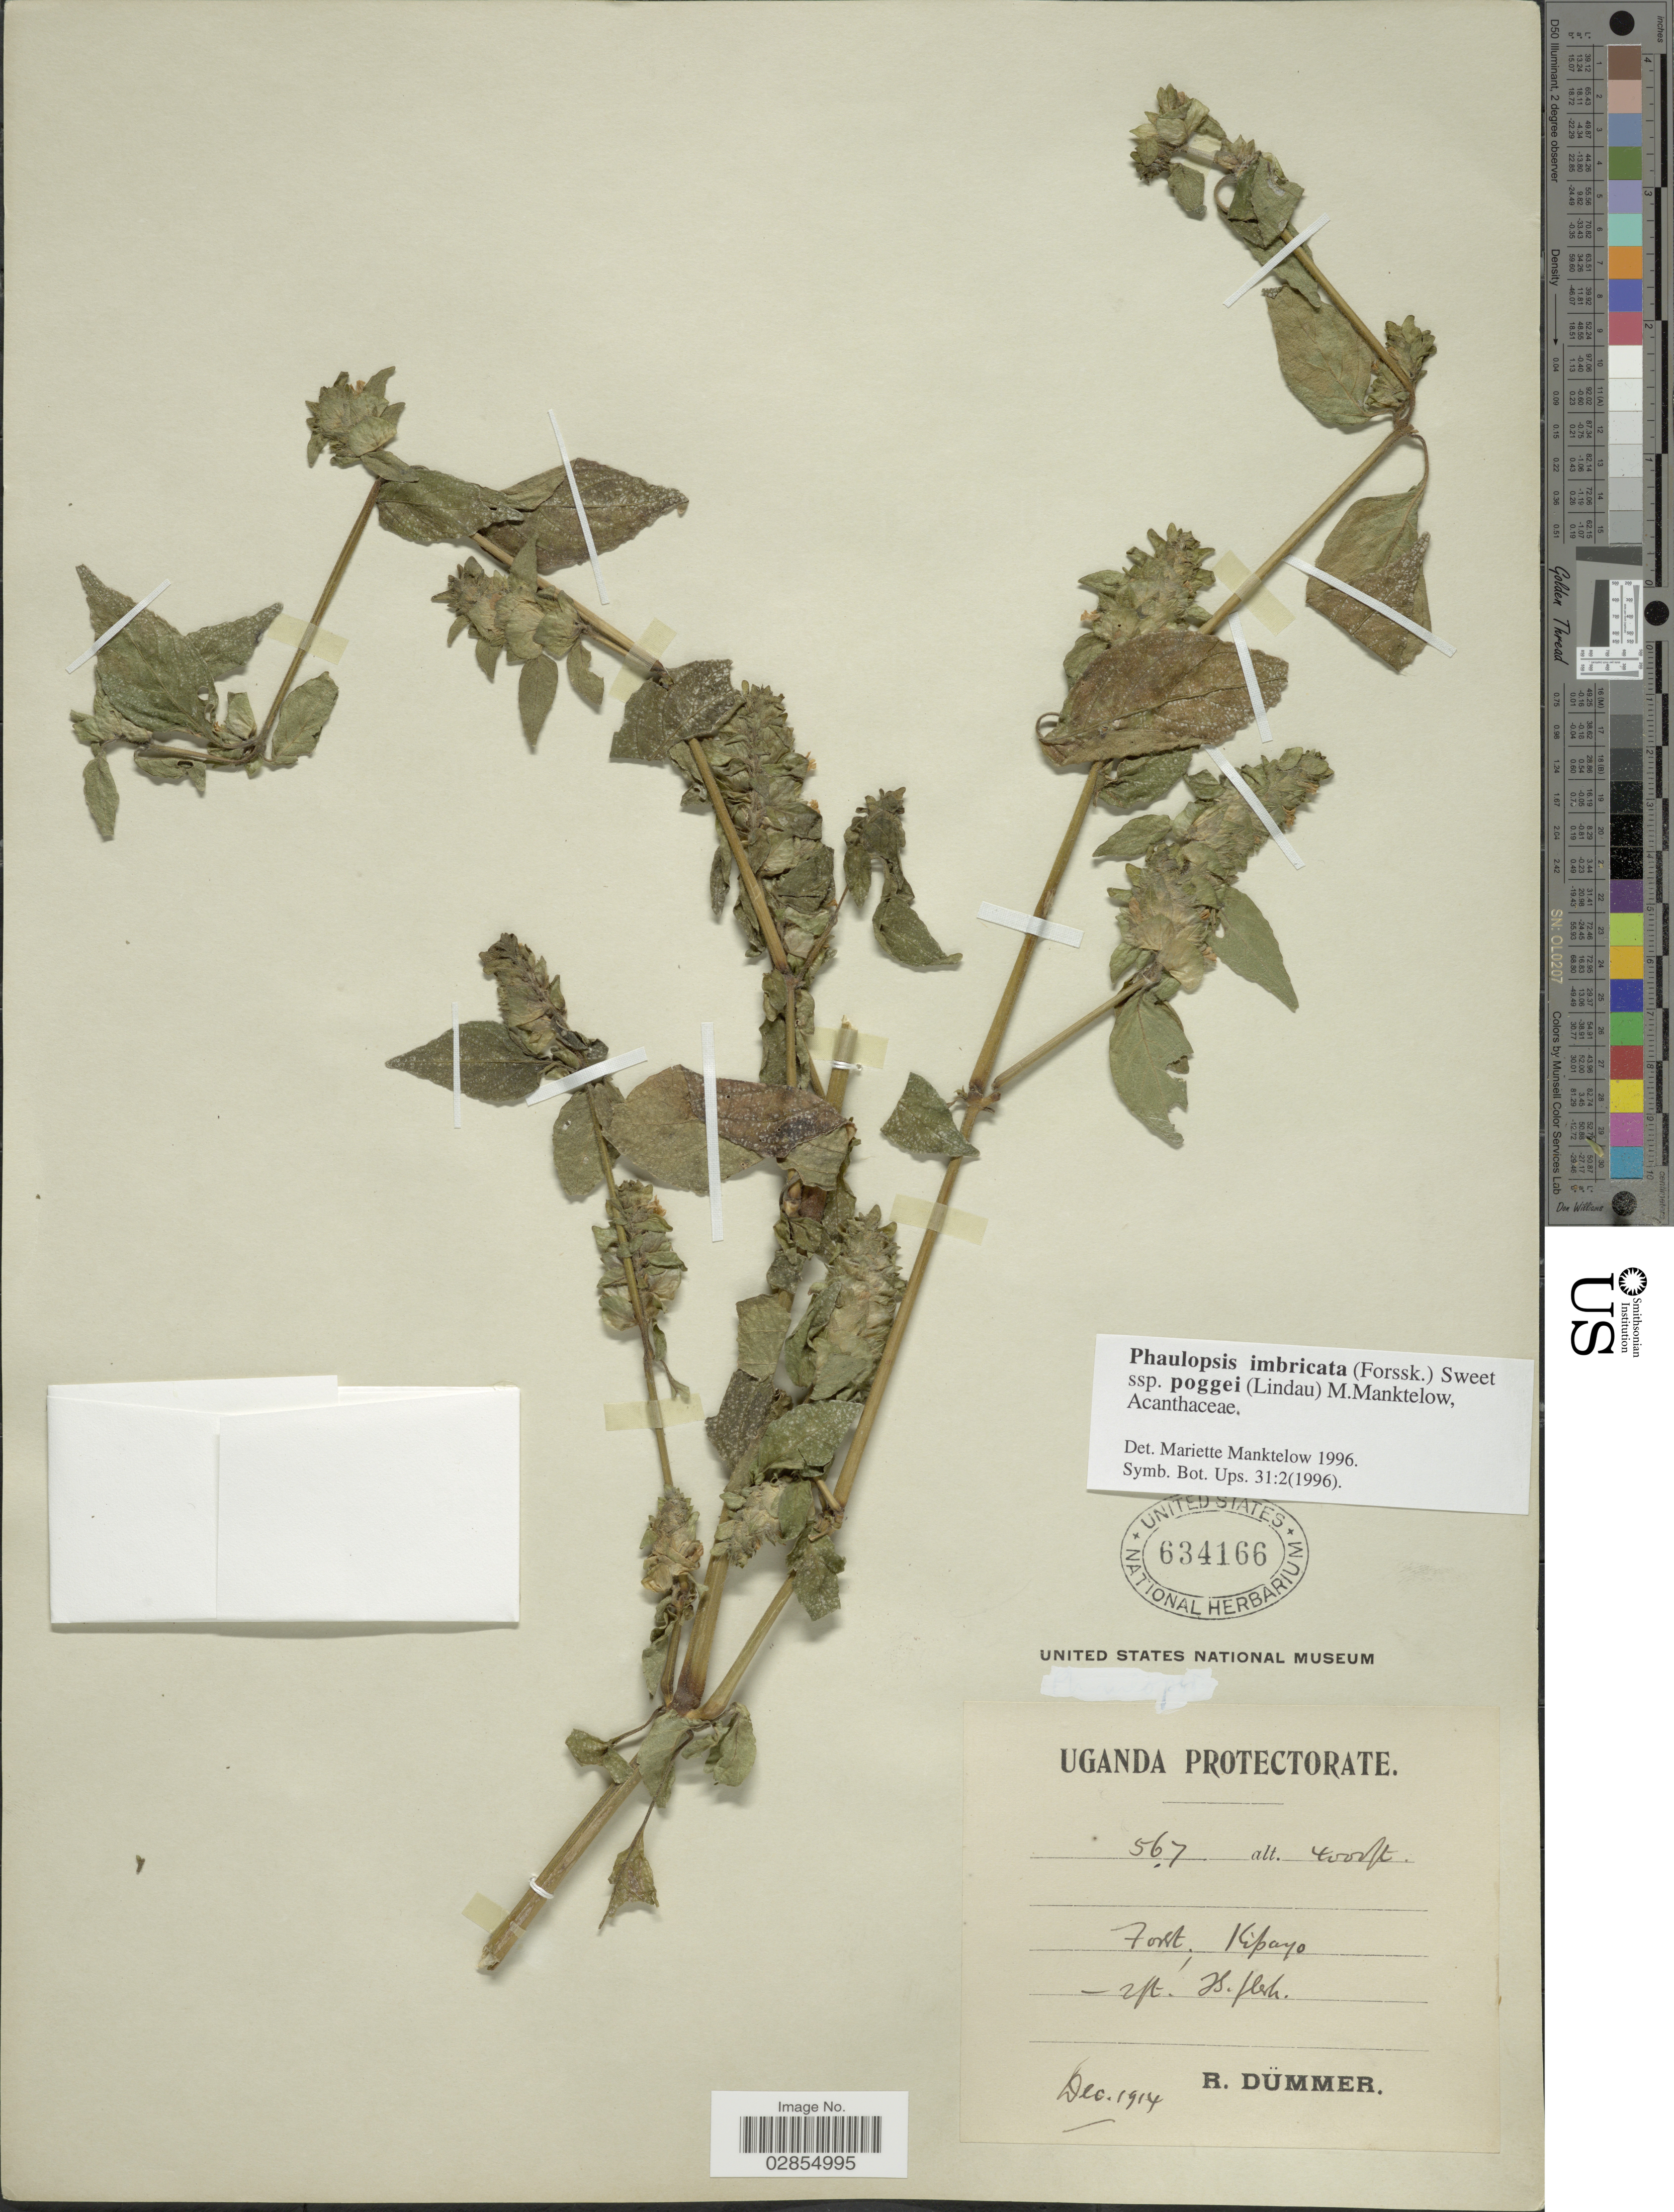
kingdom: Plantae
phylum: Tracheophyta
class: Magnoliopsida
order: Lamiales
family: Acanthaceae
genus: Phaulopsis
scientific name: Phaulopsis imbricata subsp. poggei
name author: (Lindau) Mankt.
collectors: R. A. Dümmer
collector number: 567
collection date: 1914-12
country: Uganda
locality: Uganda Protectorate, Forst. Kibayo.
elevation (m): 1219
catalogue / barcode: US 634166